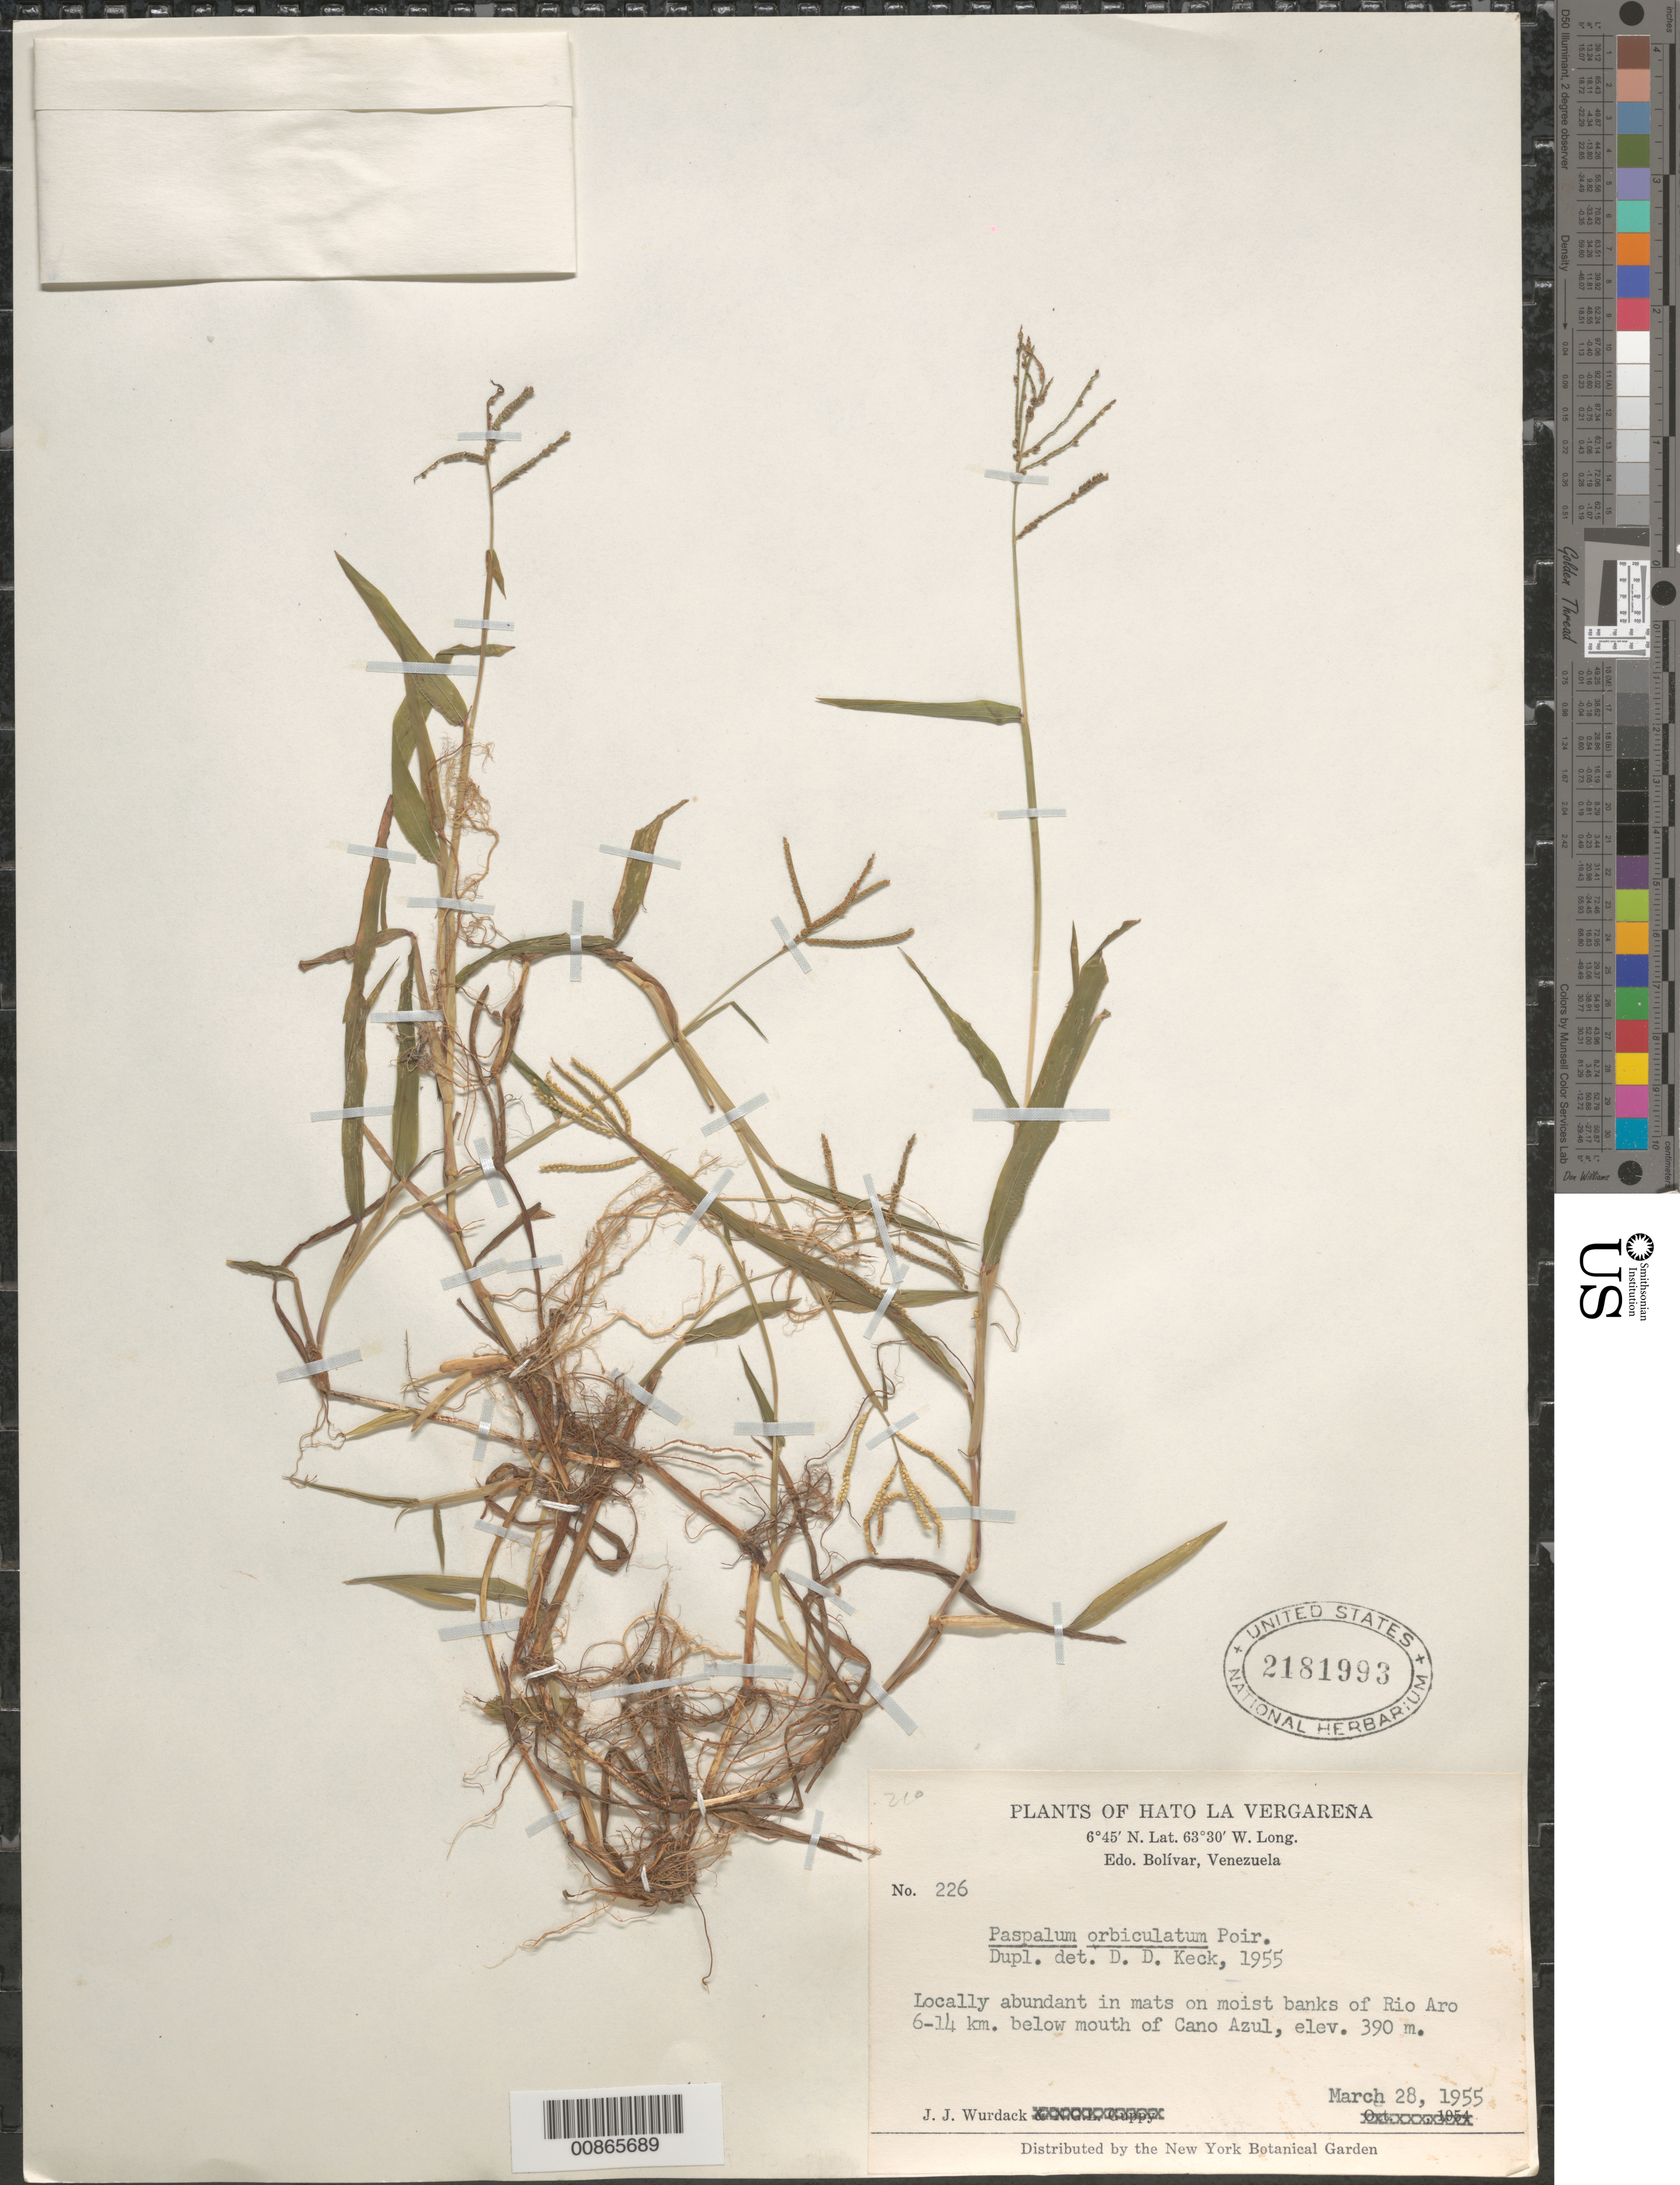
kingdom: Plantae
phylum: Tracheophyta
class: Liliopsida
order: Poales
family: Poaceae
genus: Paspalum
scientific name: Paspalum orbiculatum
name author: Poir.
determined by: Keck, David D.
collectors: J. J. Wurdack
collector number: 226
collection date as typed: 28-Mar-55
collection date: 1955-03-28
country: Venezuela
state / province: Bolívar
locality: Hato La Vergareña, Río Aro, 6-14 km below mouth of Caño Azul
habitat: Moist banks of river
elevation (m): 390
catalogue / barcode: US 2181993